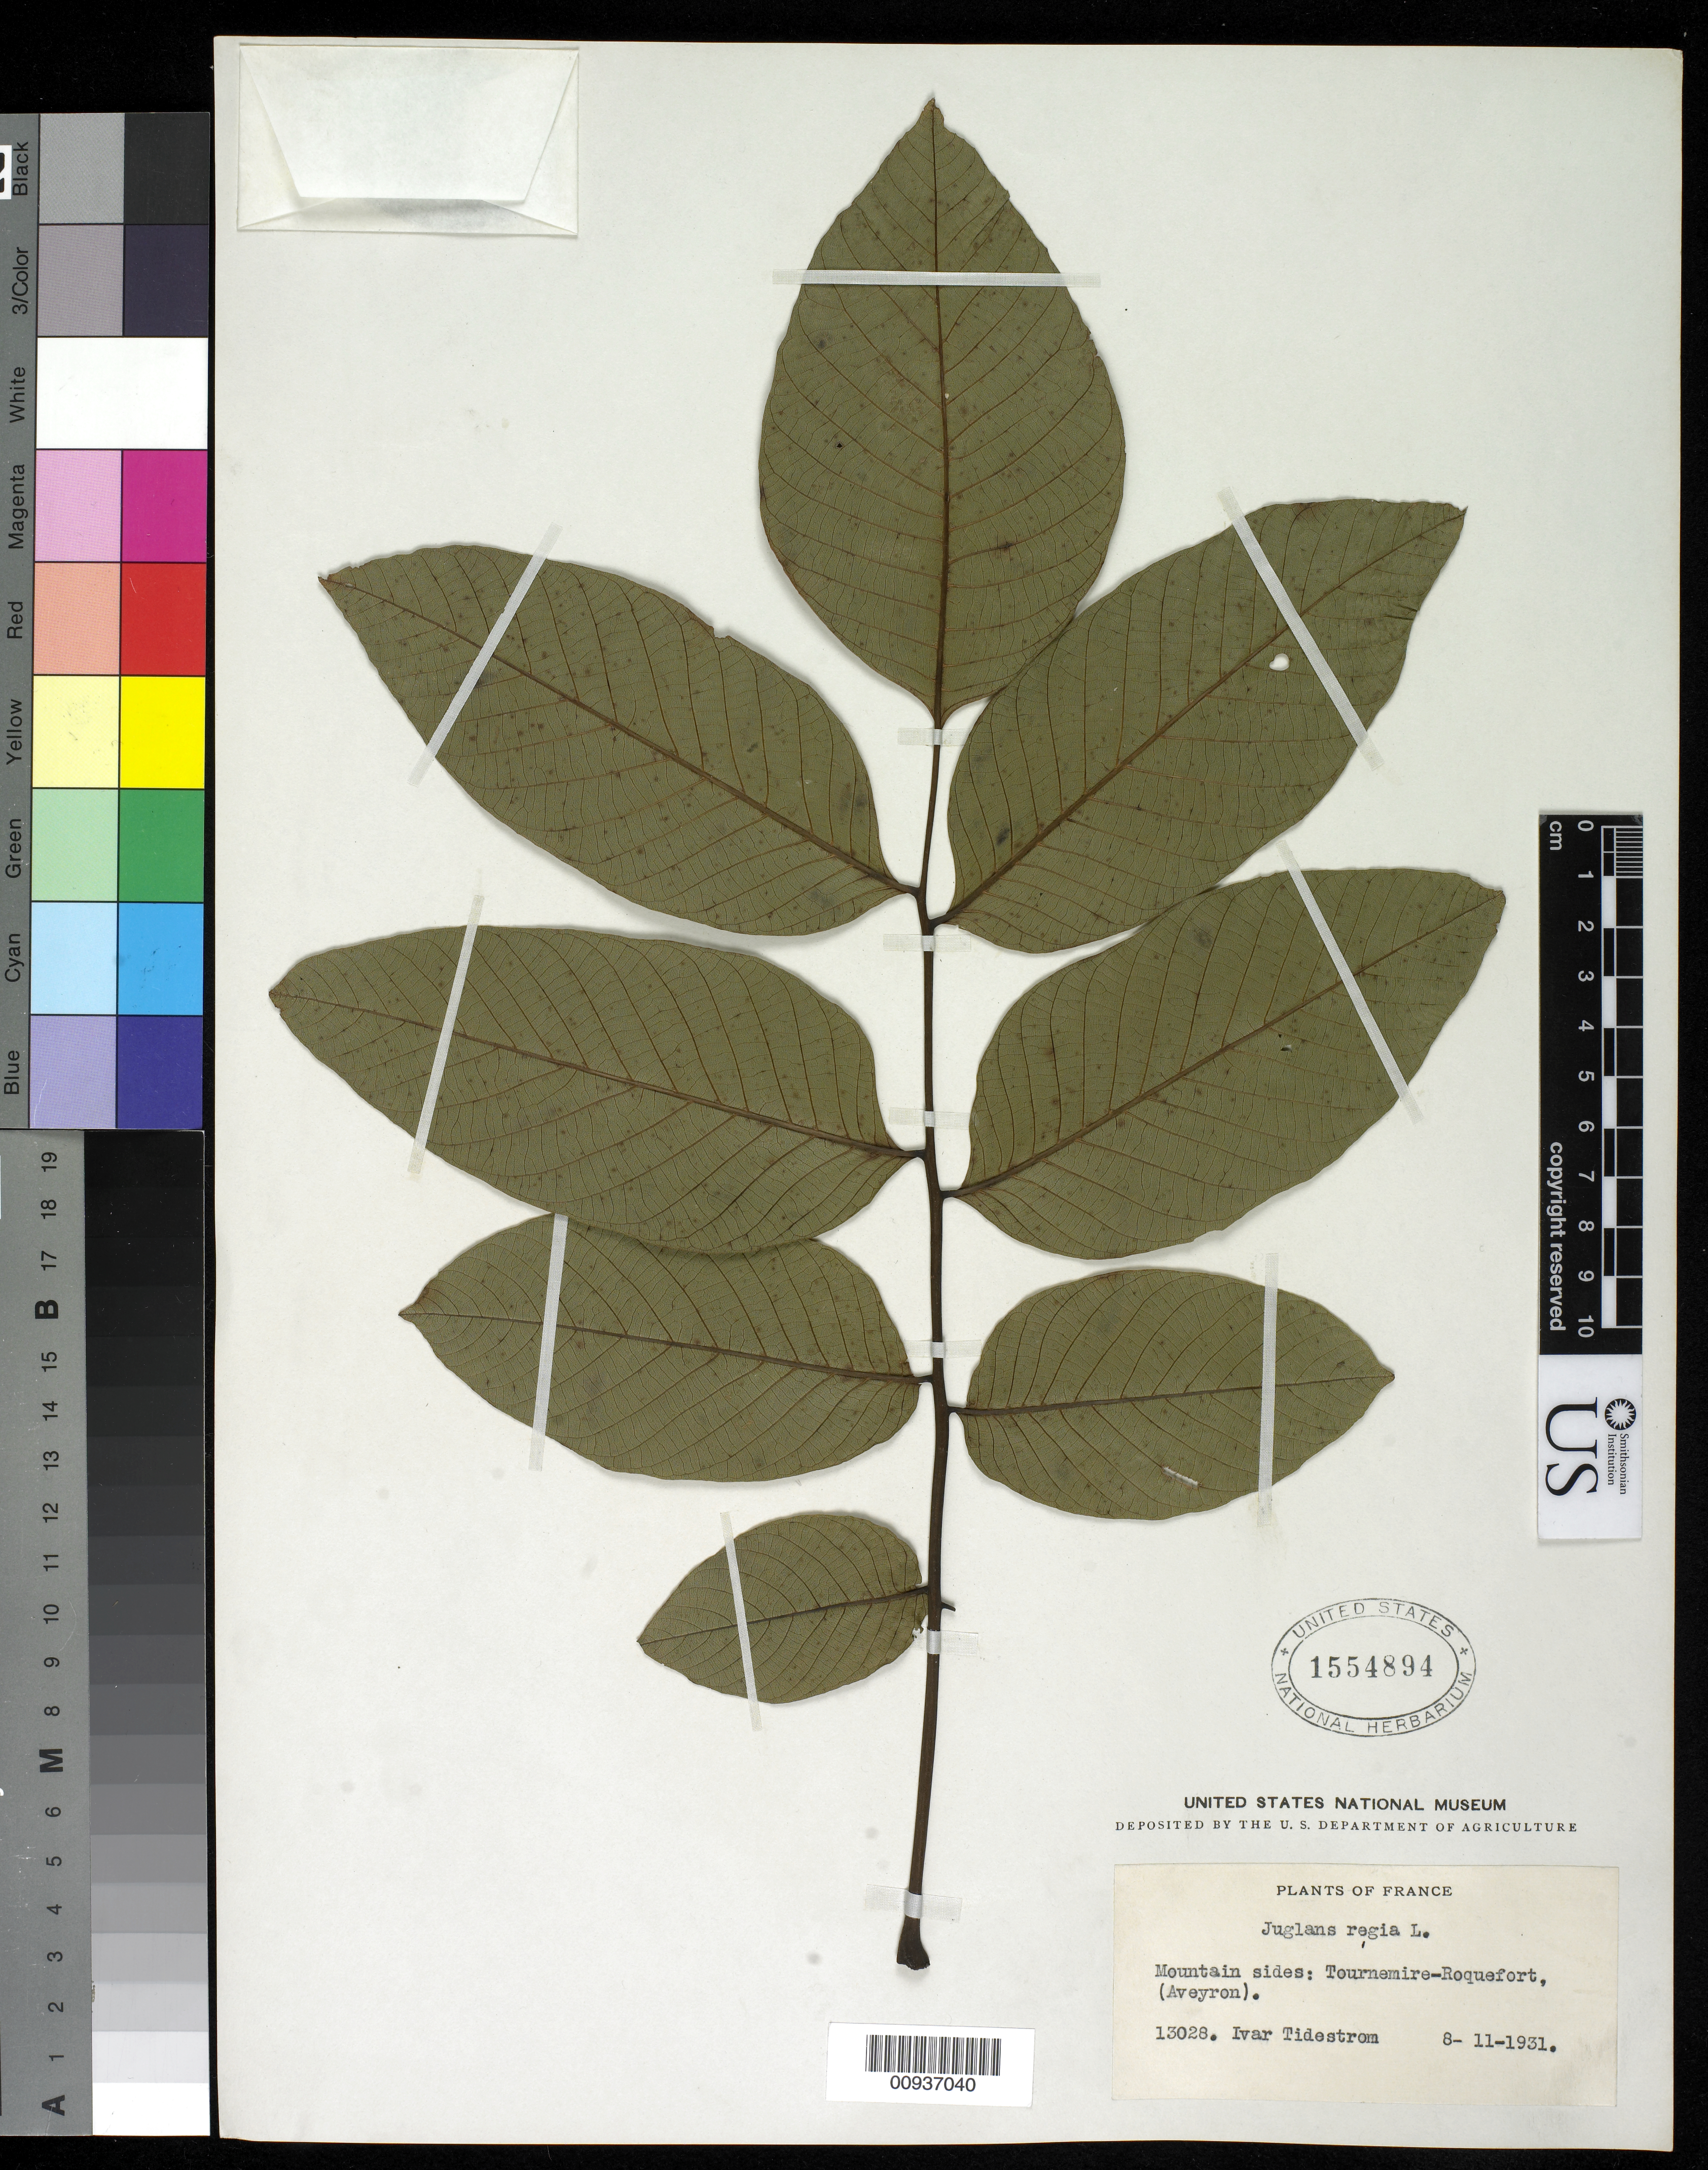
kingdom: Plantae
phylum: Tracheophyta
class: Magnoliopsida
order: Fagales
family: Juglandaceae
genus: Juglans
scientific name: Juglans regia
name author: L.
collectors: I. F. Tidestrom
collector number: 13028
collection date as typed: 11 Aug 1931 or 08 Nov 1931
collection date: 1931-08-11 or 1931-11-08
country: France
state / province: Occitanie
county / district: Aveyron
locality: Mountain sides: Tournemire-roquefort, (Aveyron).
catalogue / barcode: US 1554894